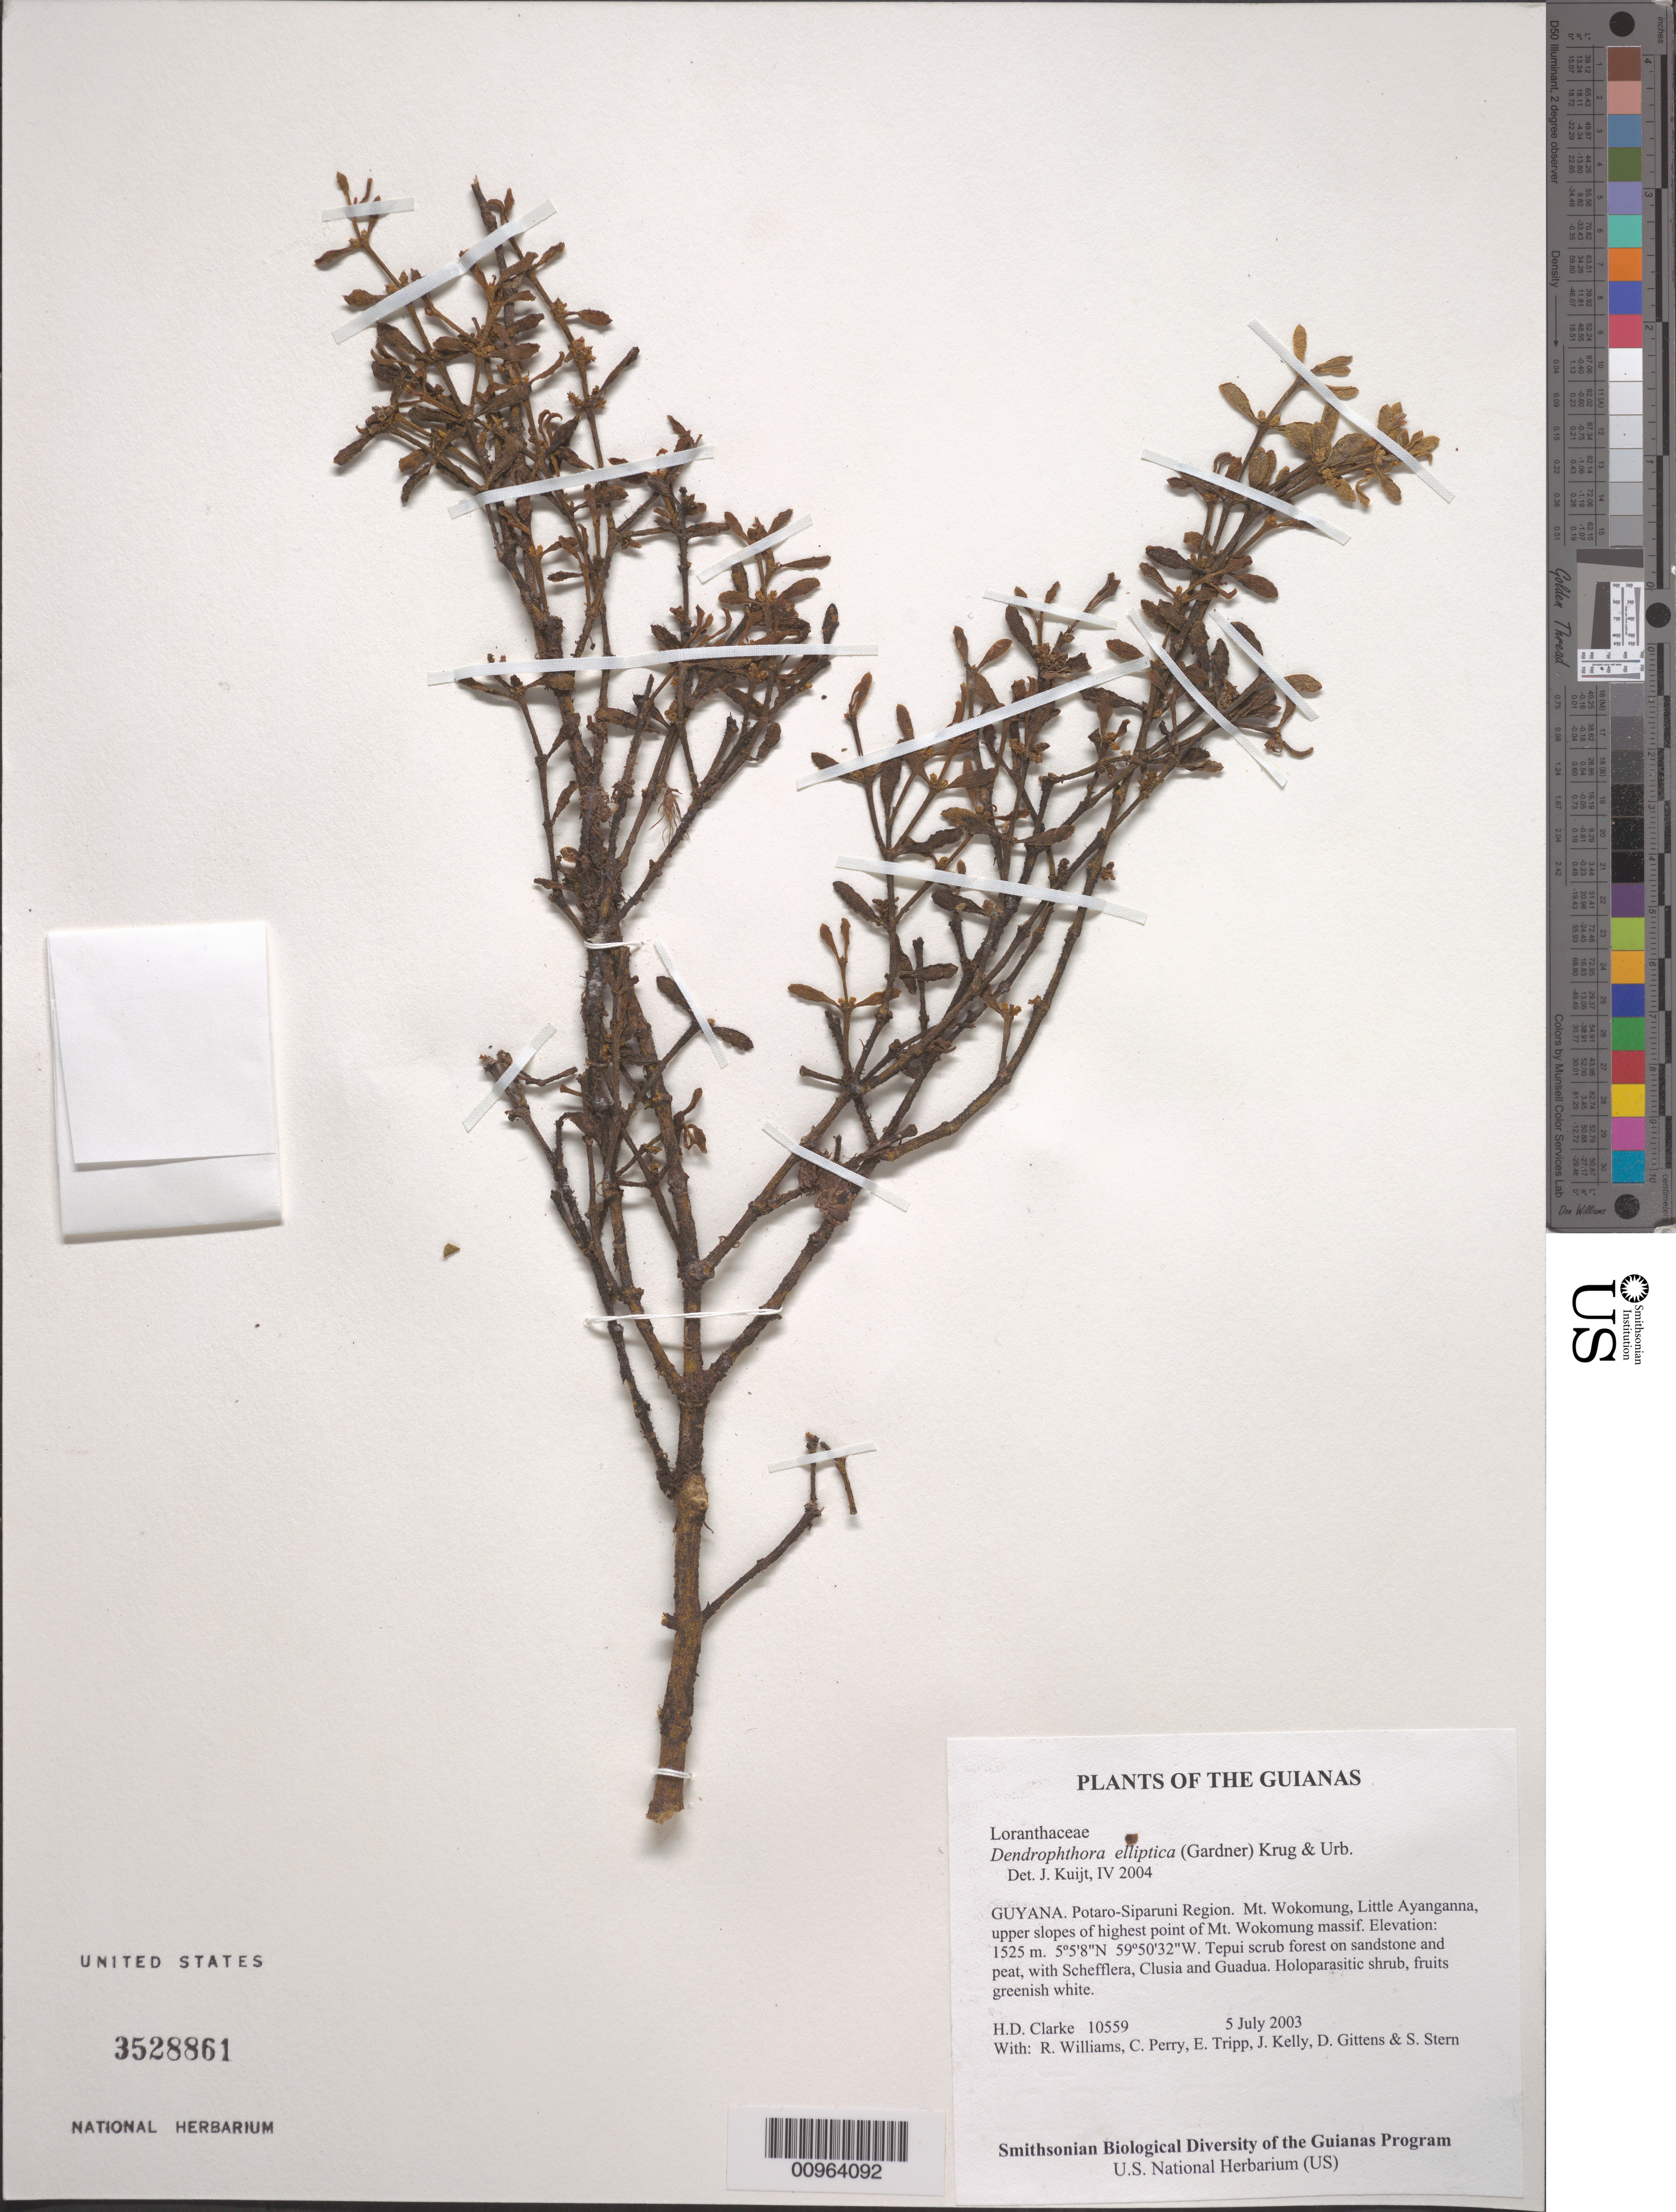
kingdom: Plantae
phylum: Tracheophyta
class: Magnoliopsida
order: Santalales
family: Viscaceae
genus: Dendrophthora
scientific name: Dendrophthora elliptica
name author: (Gardner) Krug & Urb.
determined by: Kuijt, Job, (CANADA)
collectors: H. D. Clarke, R. Williams, C. Perry, E. Tripp, J. Kelly, D. Gittens & S. R. Stern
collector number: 10559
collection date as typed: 5 July 2003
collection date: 2003-07-05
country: Guyana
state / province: Potaro-Siparuni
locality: Mt. Wokomung, Little Ayanganna, upper slopes of highest point of Mt. Wokomung massif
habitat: Tepui scrub forest on sandstone and peat, with Schefflera, Clusia and Guadua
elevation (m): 1525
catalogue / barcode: US 3528861